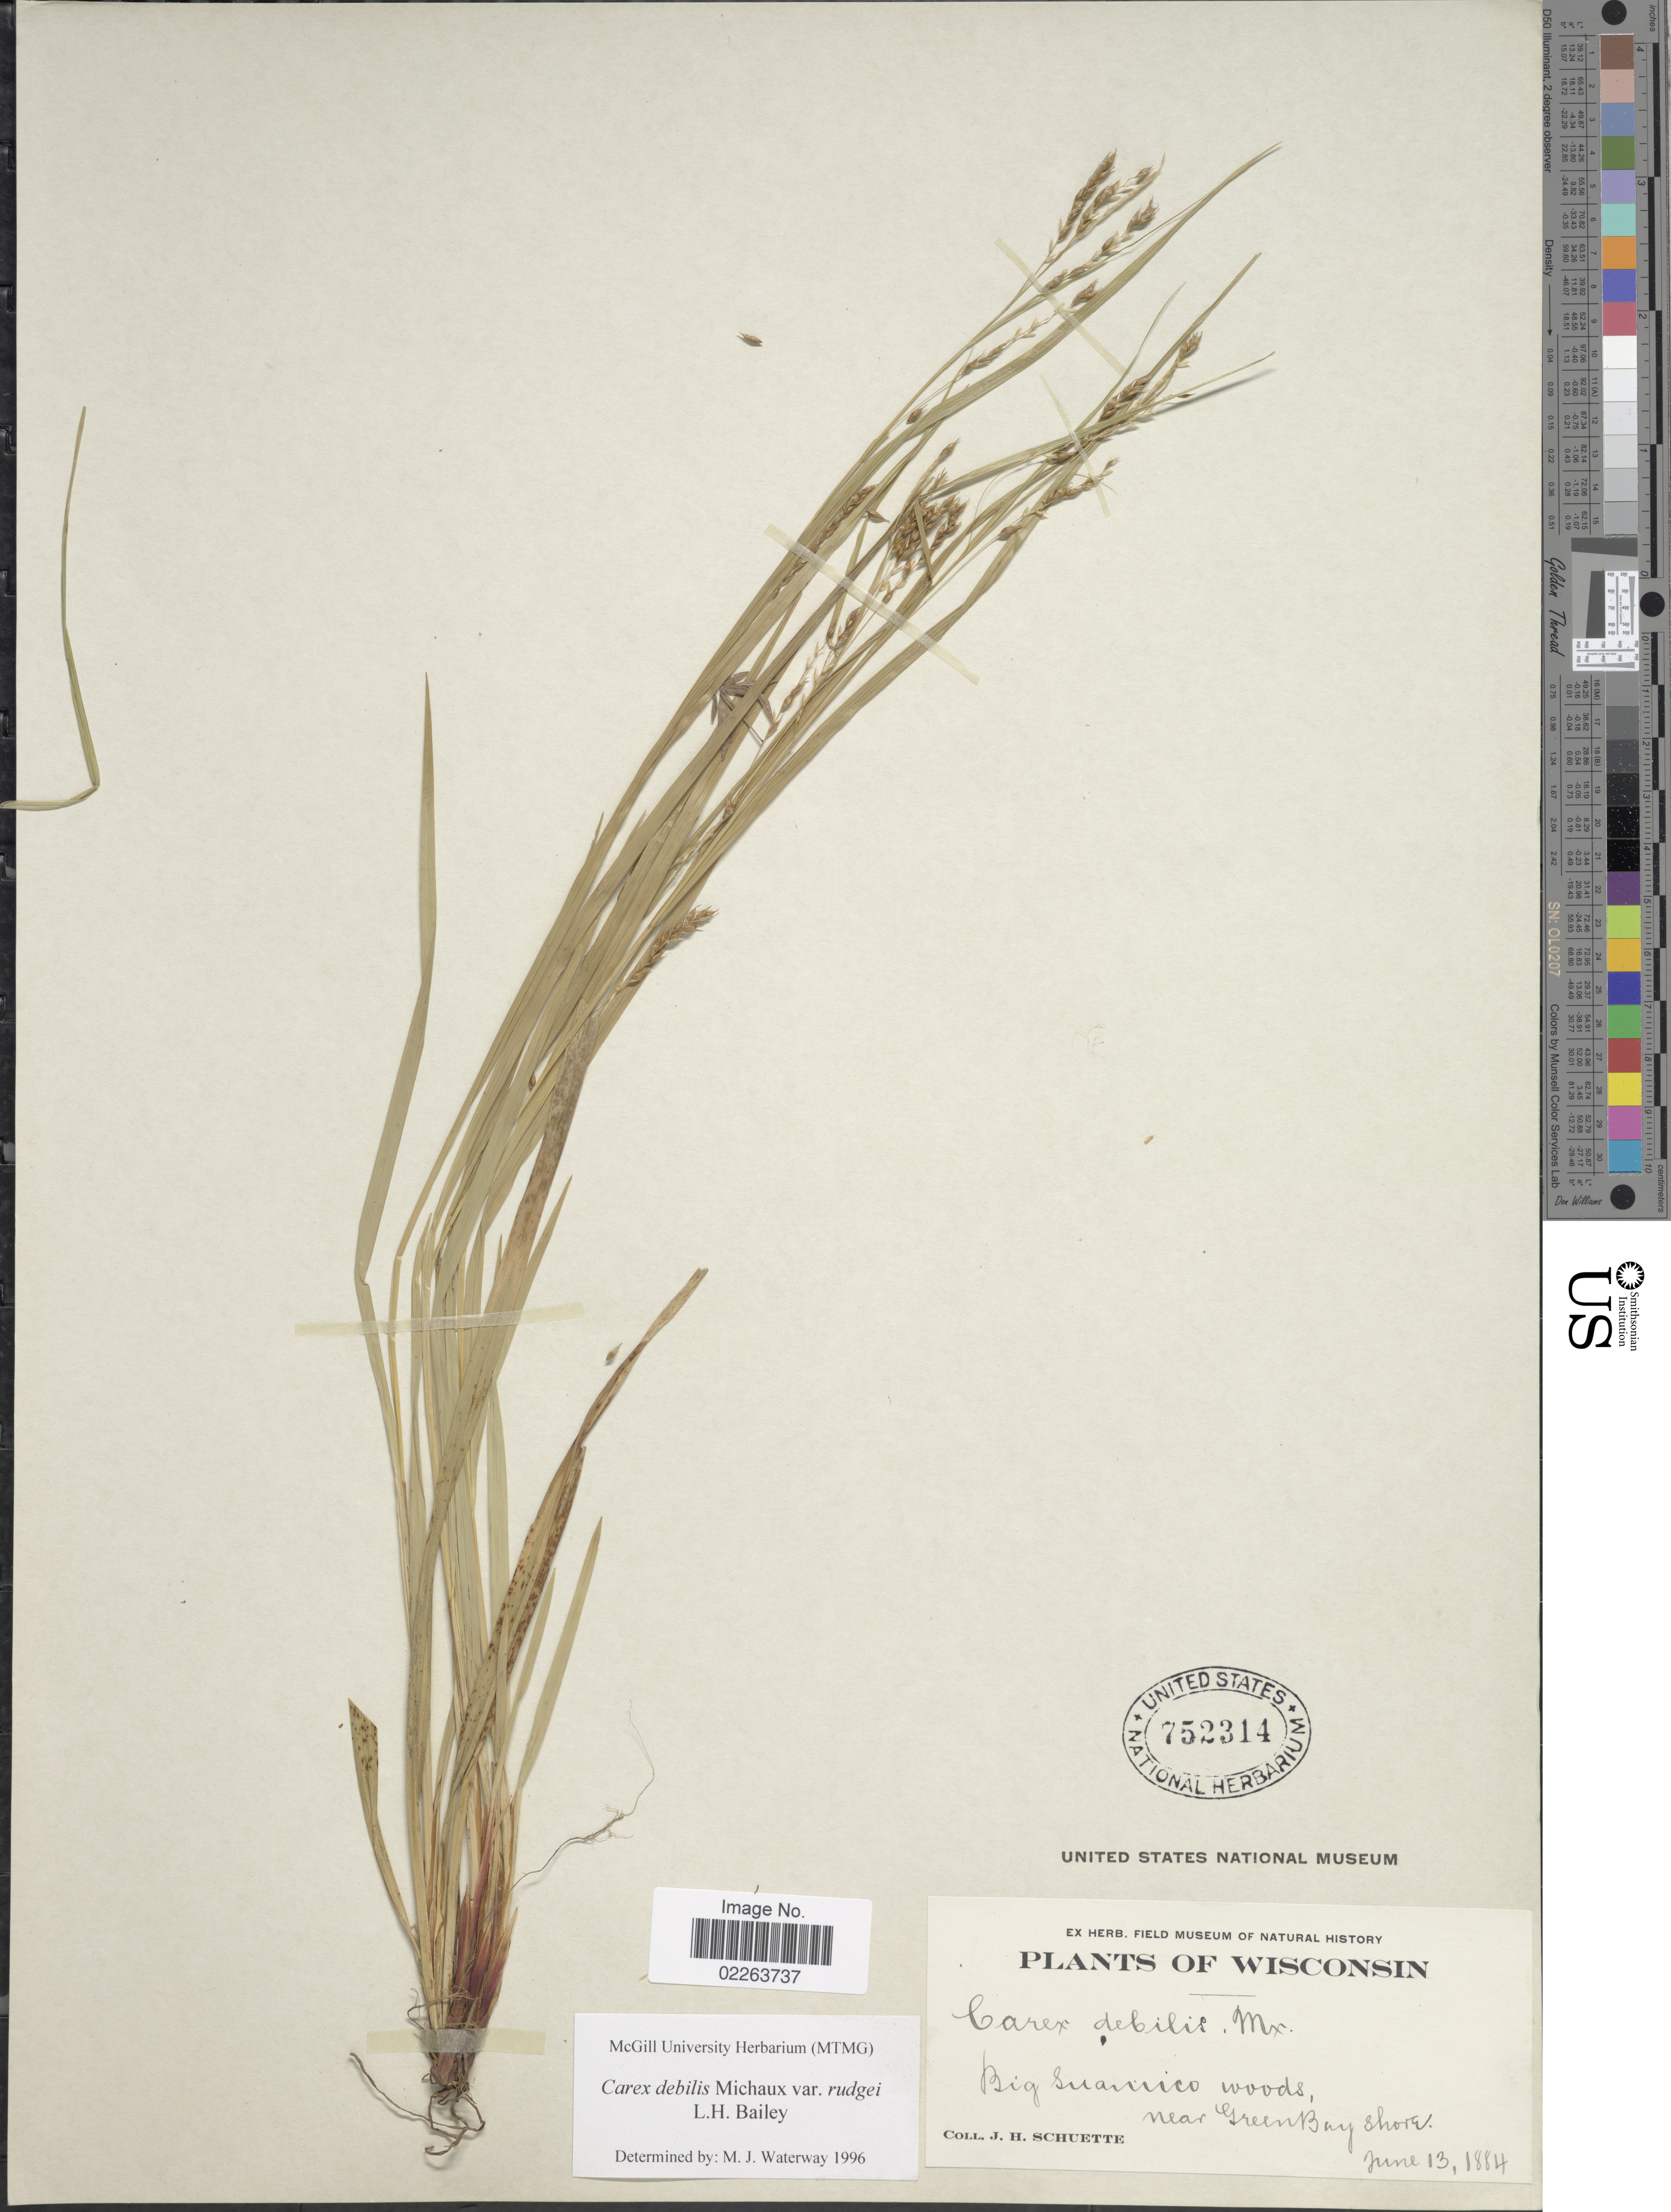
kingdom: Plantae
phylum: Tracheophyta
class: Liliopsida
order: Poales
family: Cyperaceae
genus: Carex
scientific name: Carex flexuosa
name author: Muhl. ex Willd.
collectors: J. H. Schuette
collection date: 1884-06-13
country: United States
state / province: Wisconsin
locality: Near Green Bay shore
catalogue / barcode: US 752314